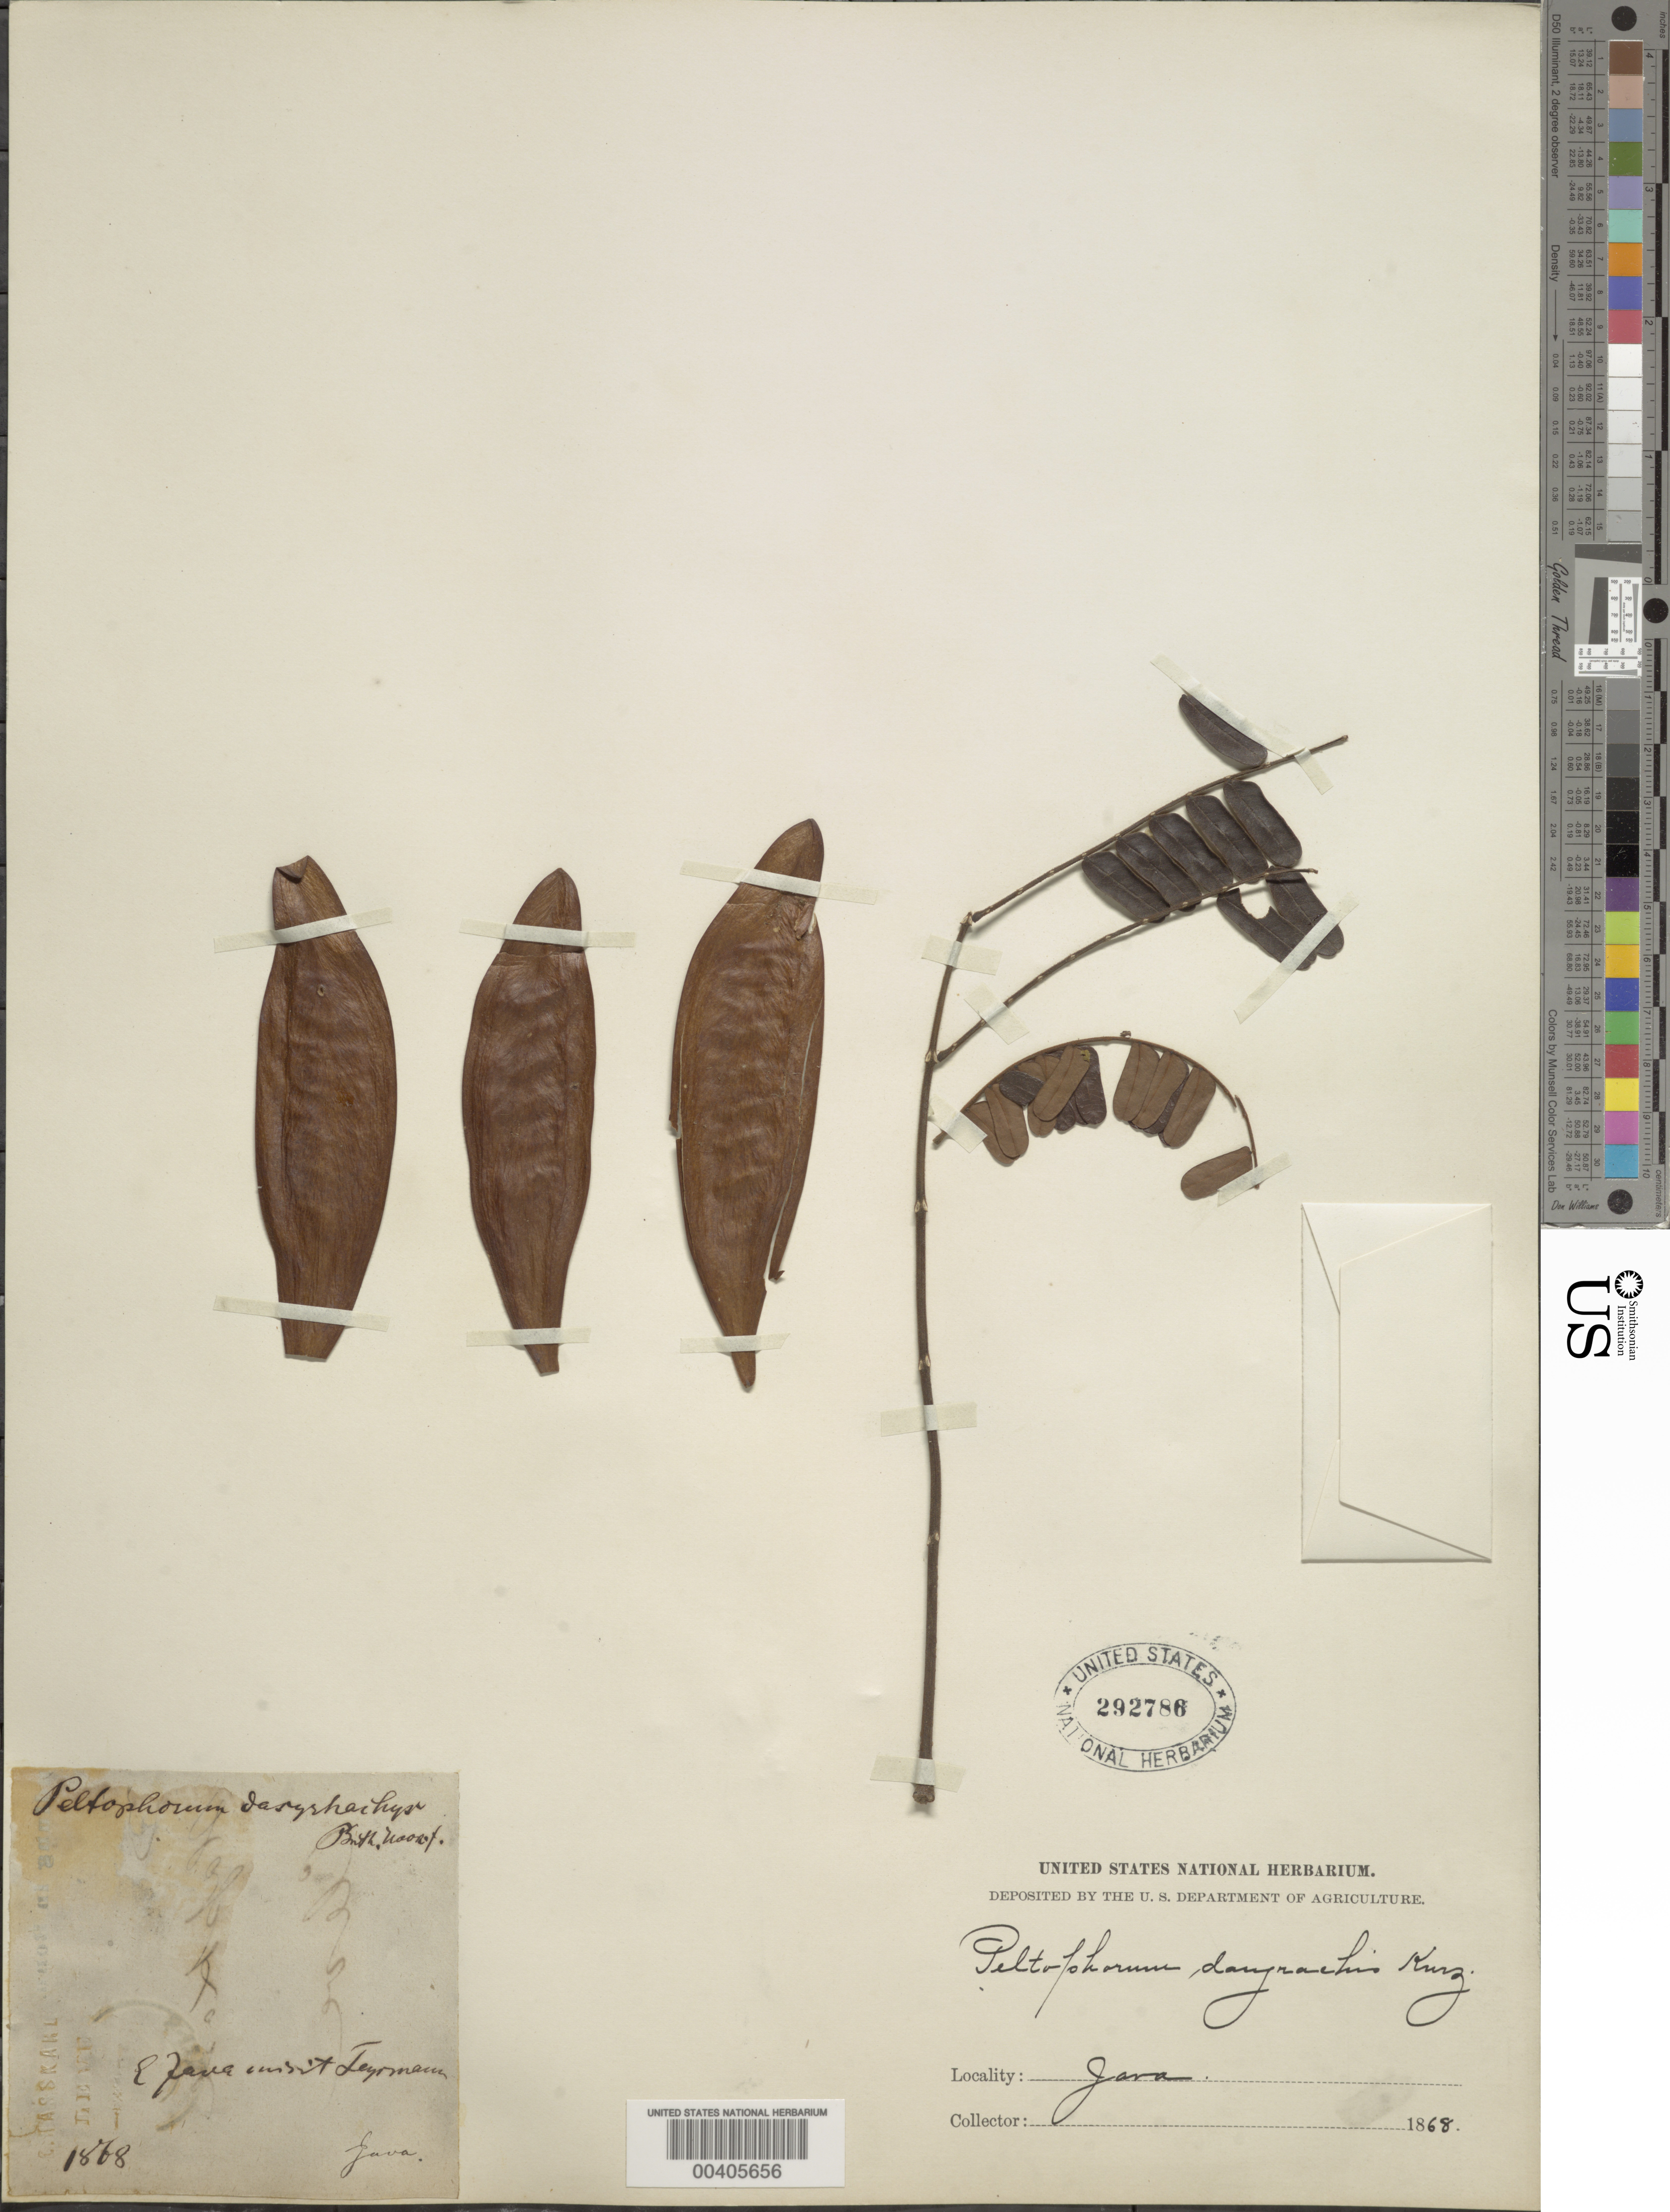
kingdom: Plantae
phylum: Tracheophyta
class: Magnoliopsida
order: Fabales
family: Fabaceae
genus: Peltophorum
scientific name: Peltophorum dasyrrachis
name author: (Miq.) Kurz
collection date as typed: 1868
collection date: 1868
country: Indonesia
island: Java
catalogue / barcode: US 292786